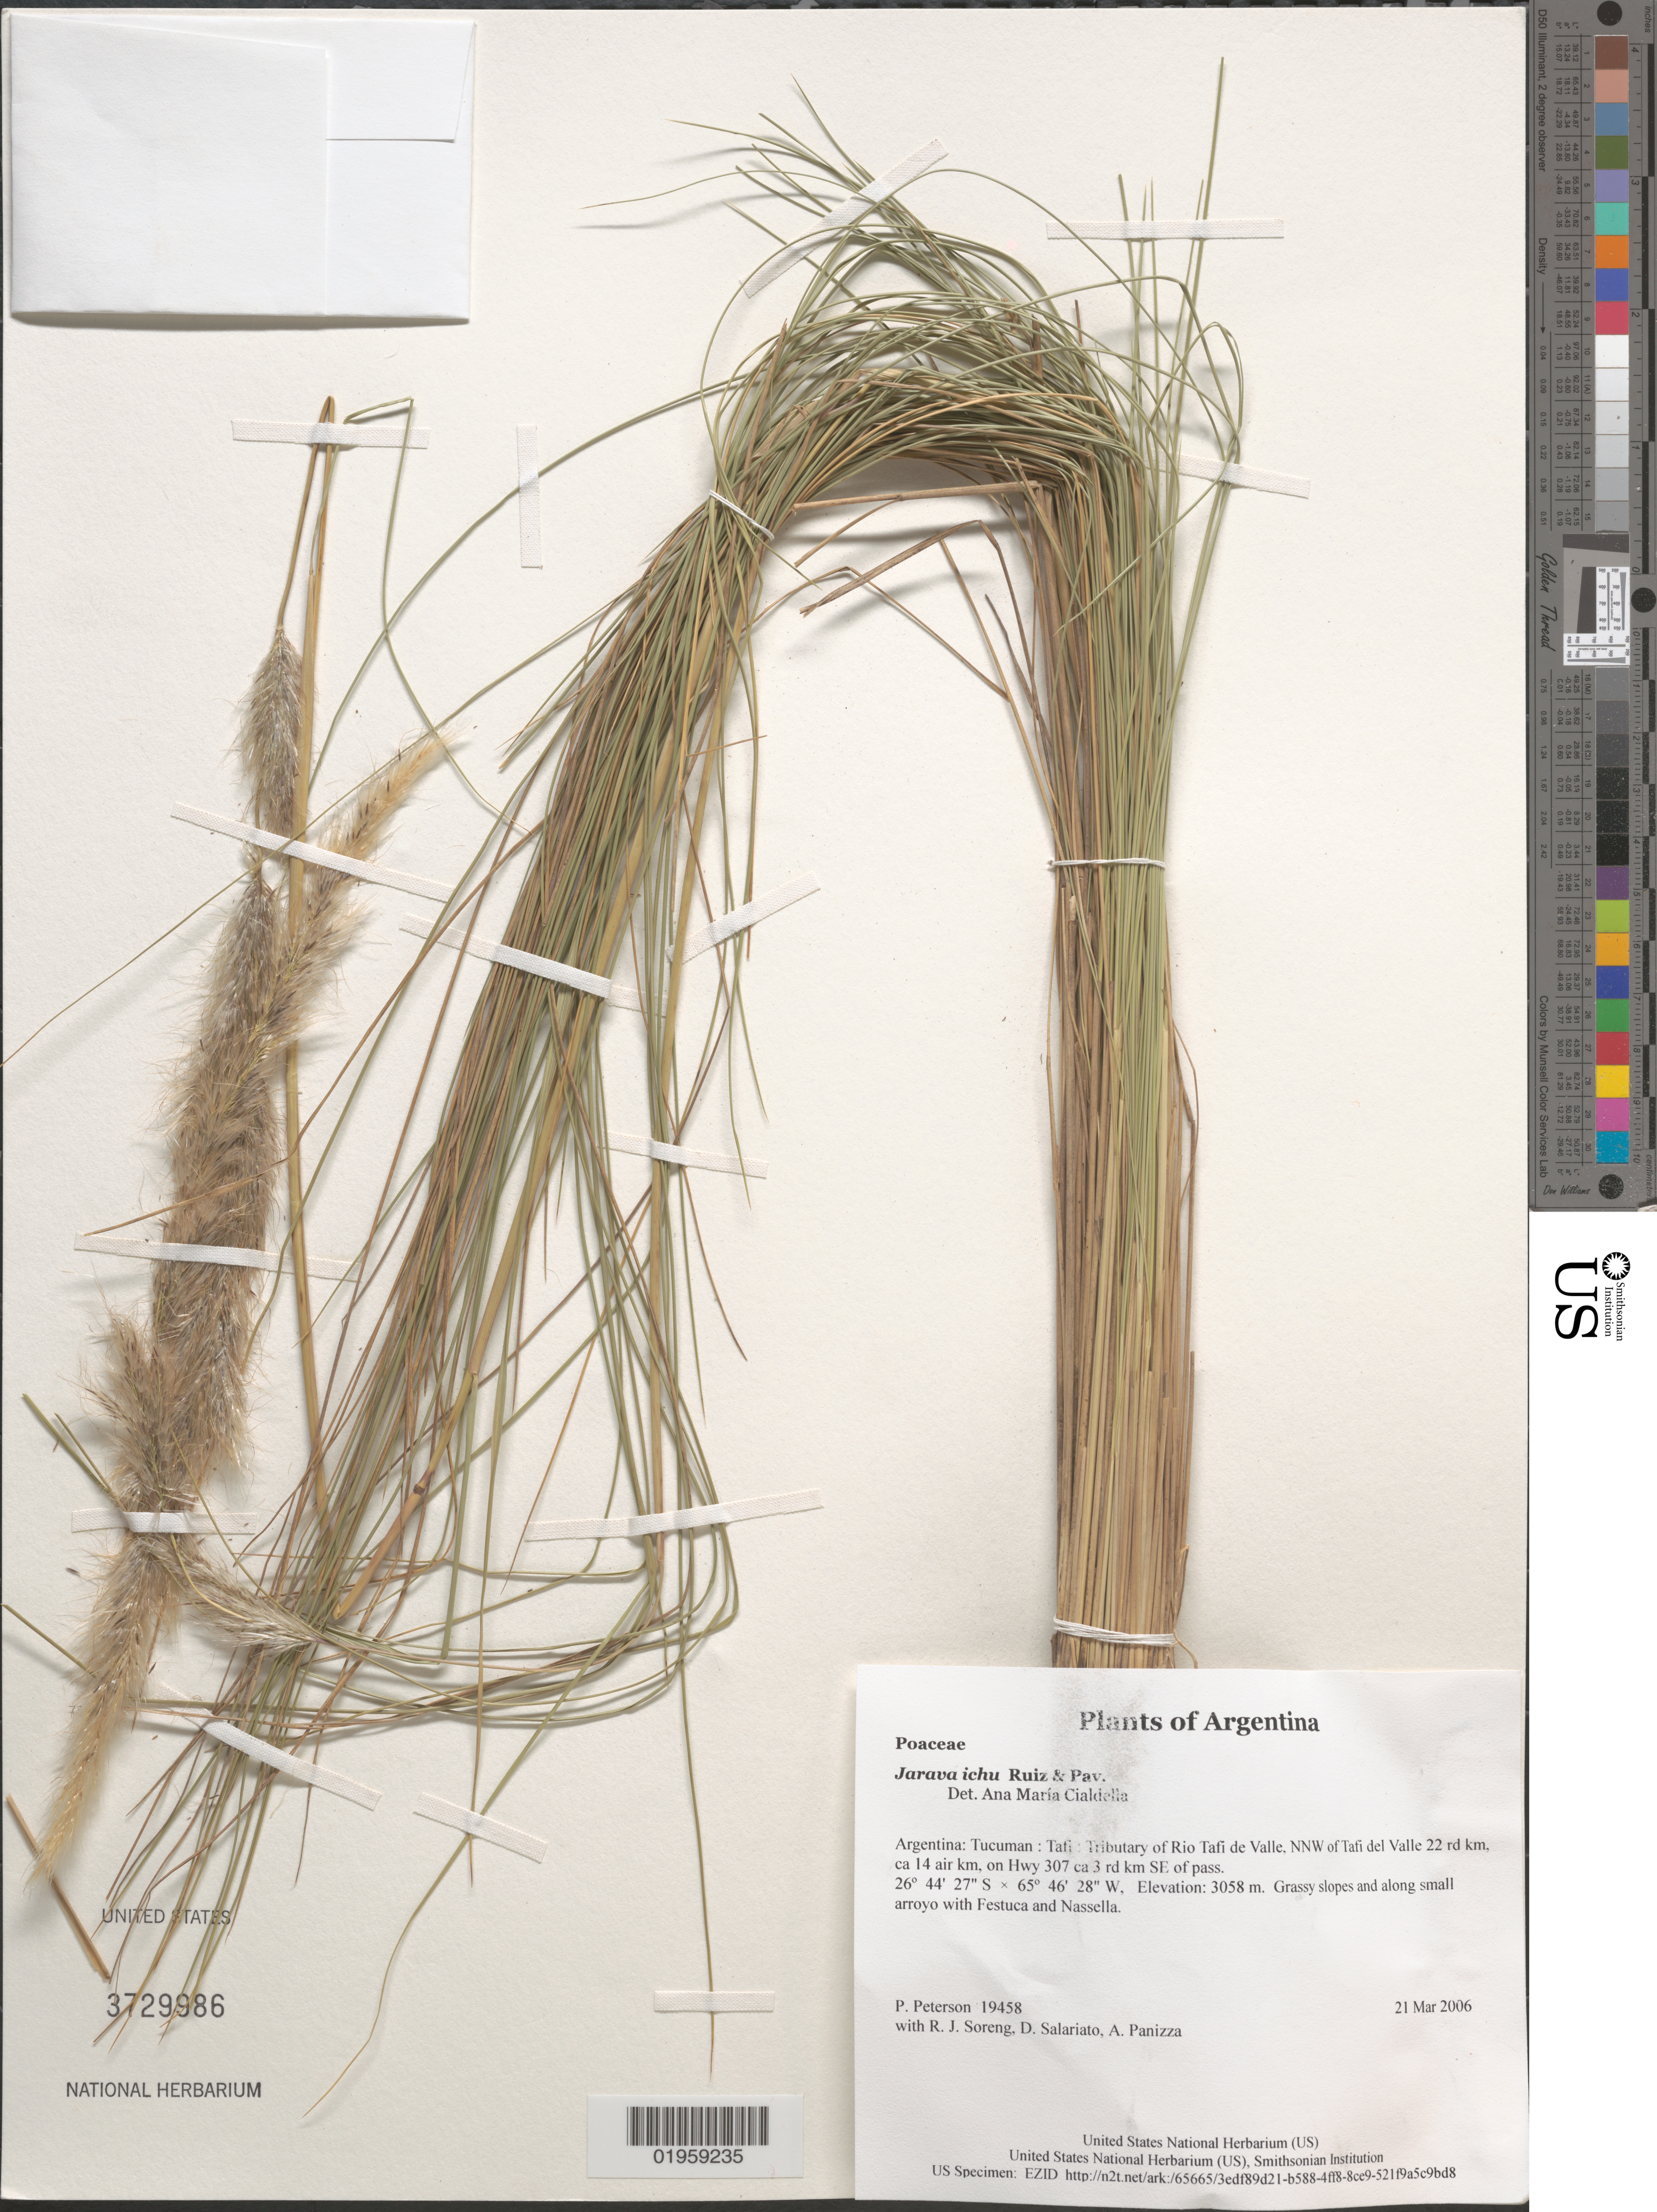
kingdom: Plantae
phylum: Tracheophyta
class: Liliopsida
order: Poales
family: Poaceae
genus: Jarava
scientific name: Jarava ichu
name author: Ruiz & Pav.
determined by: Cialdella, A. M.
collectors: P. M. Peterson, R. J. Soreng, D. Salariato & A. Panizza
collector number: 19458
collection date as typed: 21 Mar 2006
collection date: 2006-03-21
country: Argentina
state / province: Tucuman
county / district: Tafi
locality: Tributary of Rio Tafi de Valle, NNW of Tafi del Valle 22 rd km, ca 14 air km, on Hwy 307 ca 3 rd km SE of pass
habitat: Grassy slopes and along small arroyo with Festuca and Nassella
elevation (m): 3058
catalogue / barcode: US 3729986